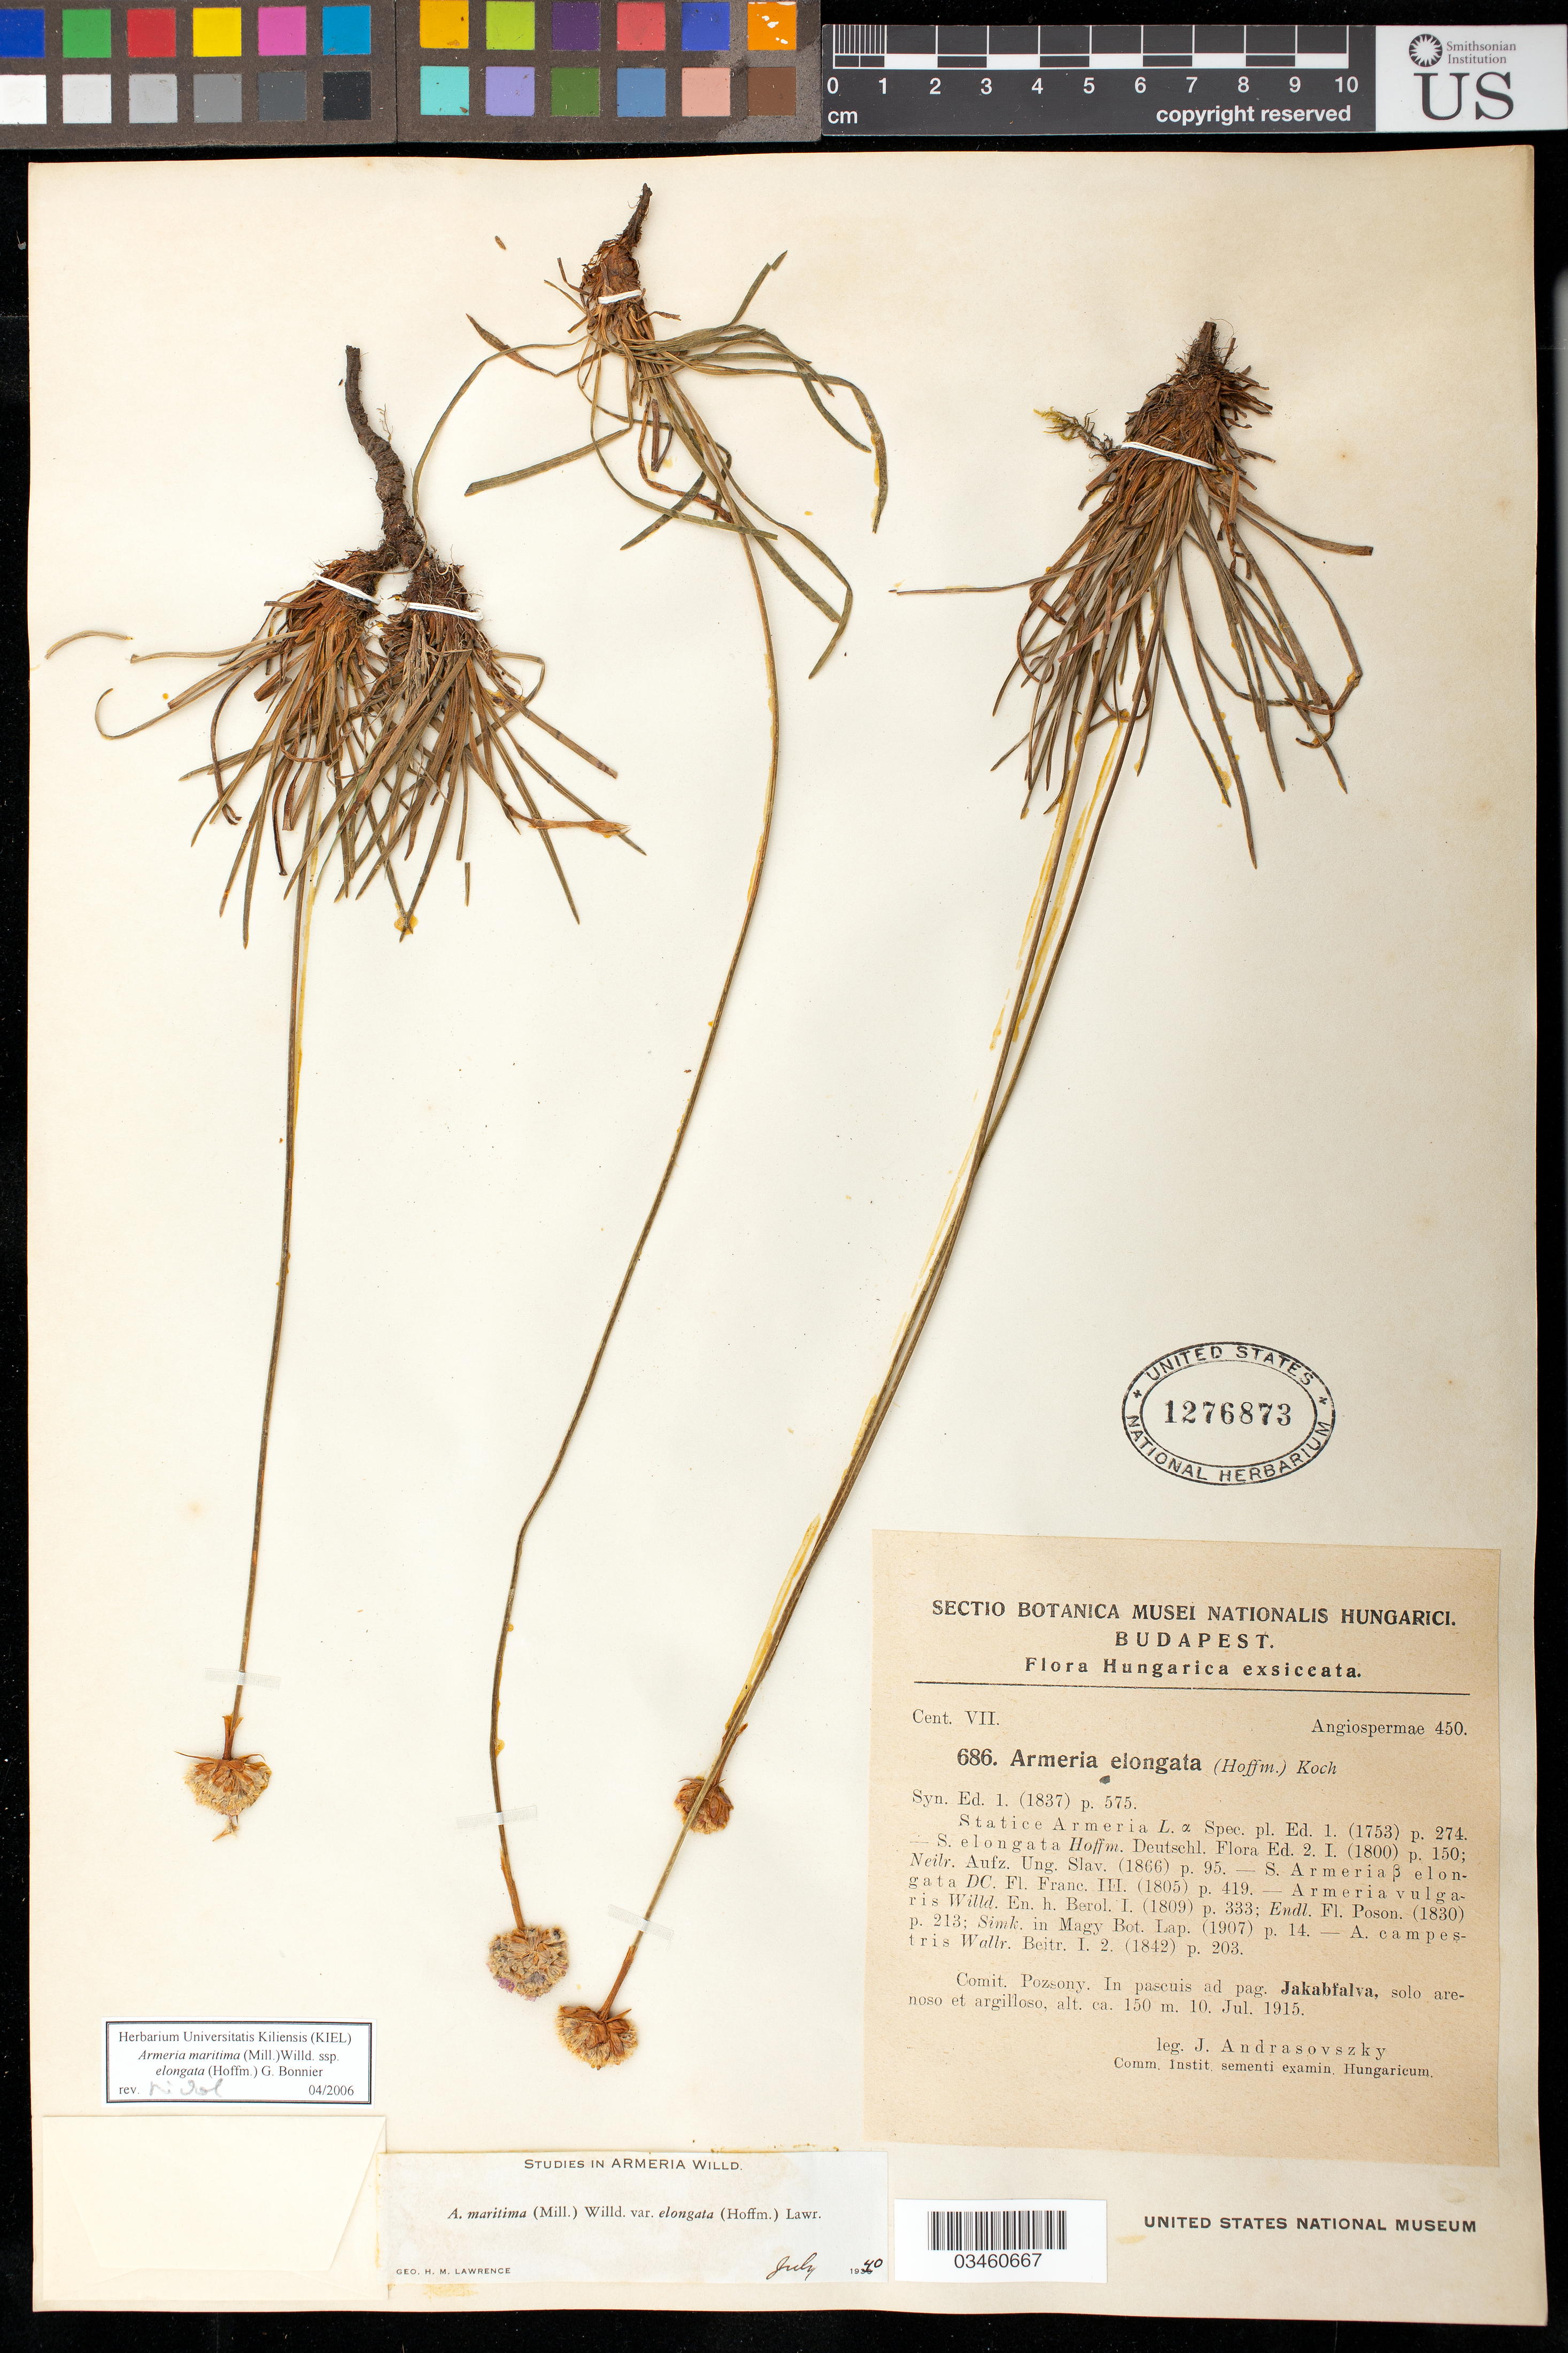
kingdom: Plantae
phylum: Tracheophyta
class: Magnoliopsida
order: Caryophyllales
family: Plumbaginaceae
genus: Armeria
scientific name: Armeria maritima subsp. elongata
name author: (Hoffm.) Bonnier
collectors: J. Andrasovszky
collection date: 1915-07-10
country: Slovakia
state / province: Bratislavsky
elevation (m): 150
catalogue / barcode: US 1276873